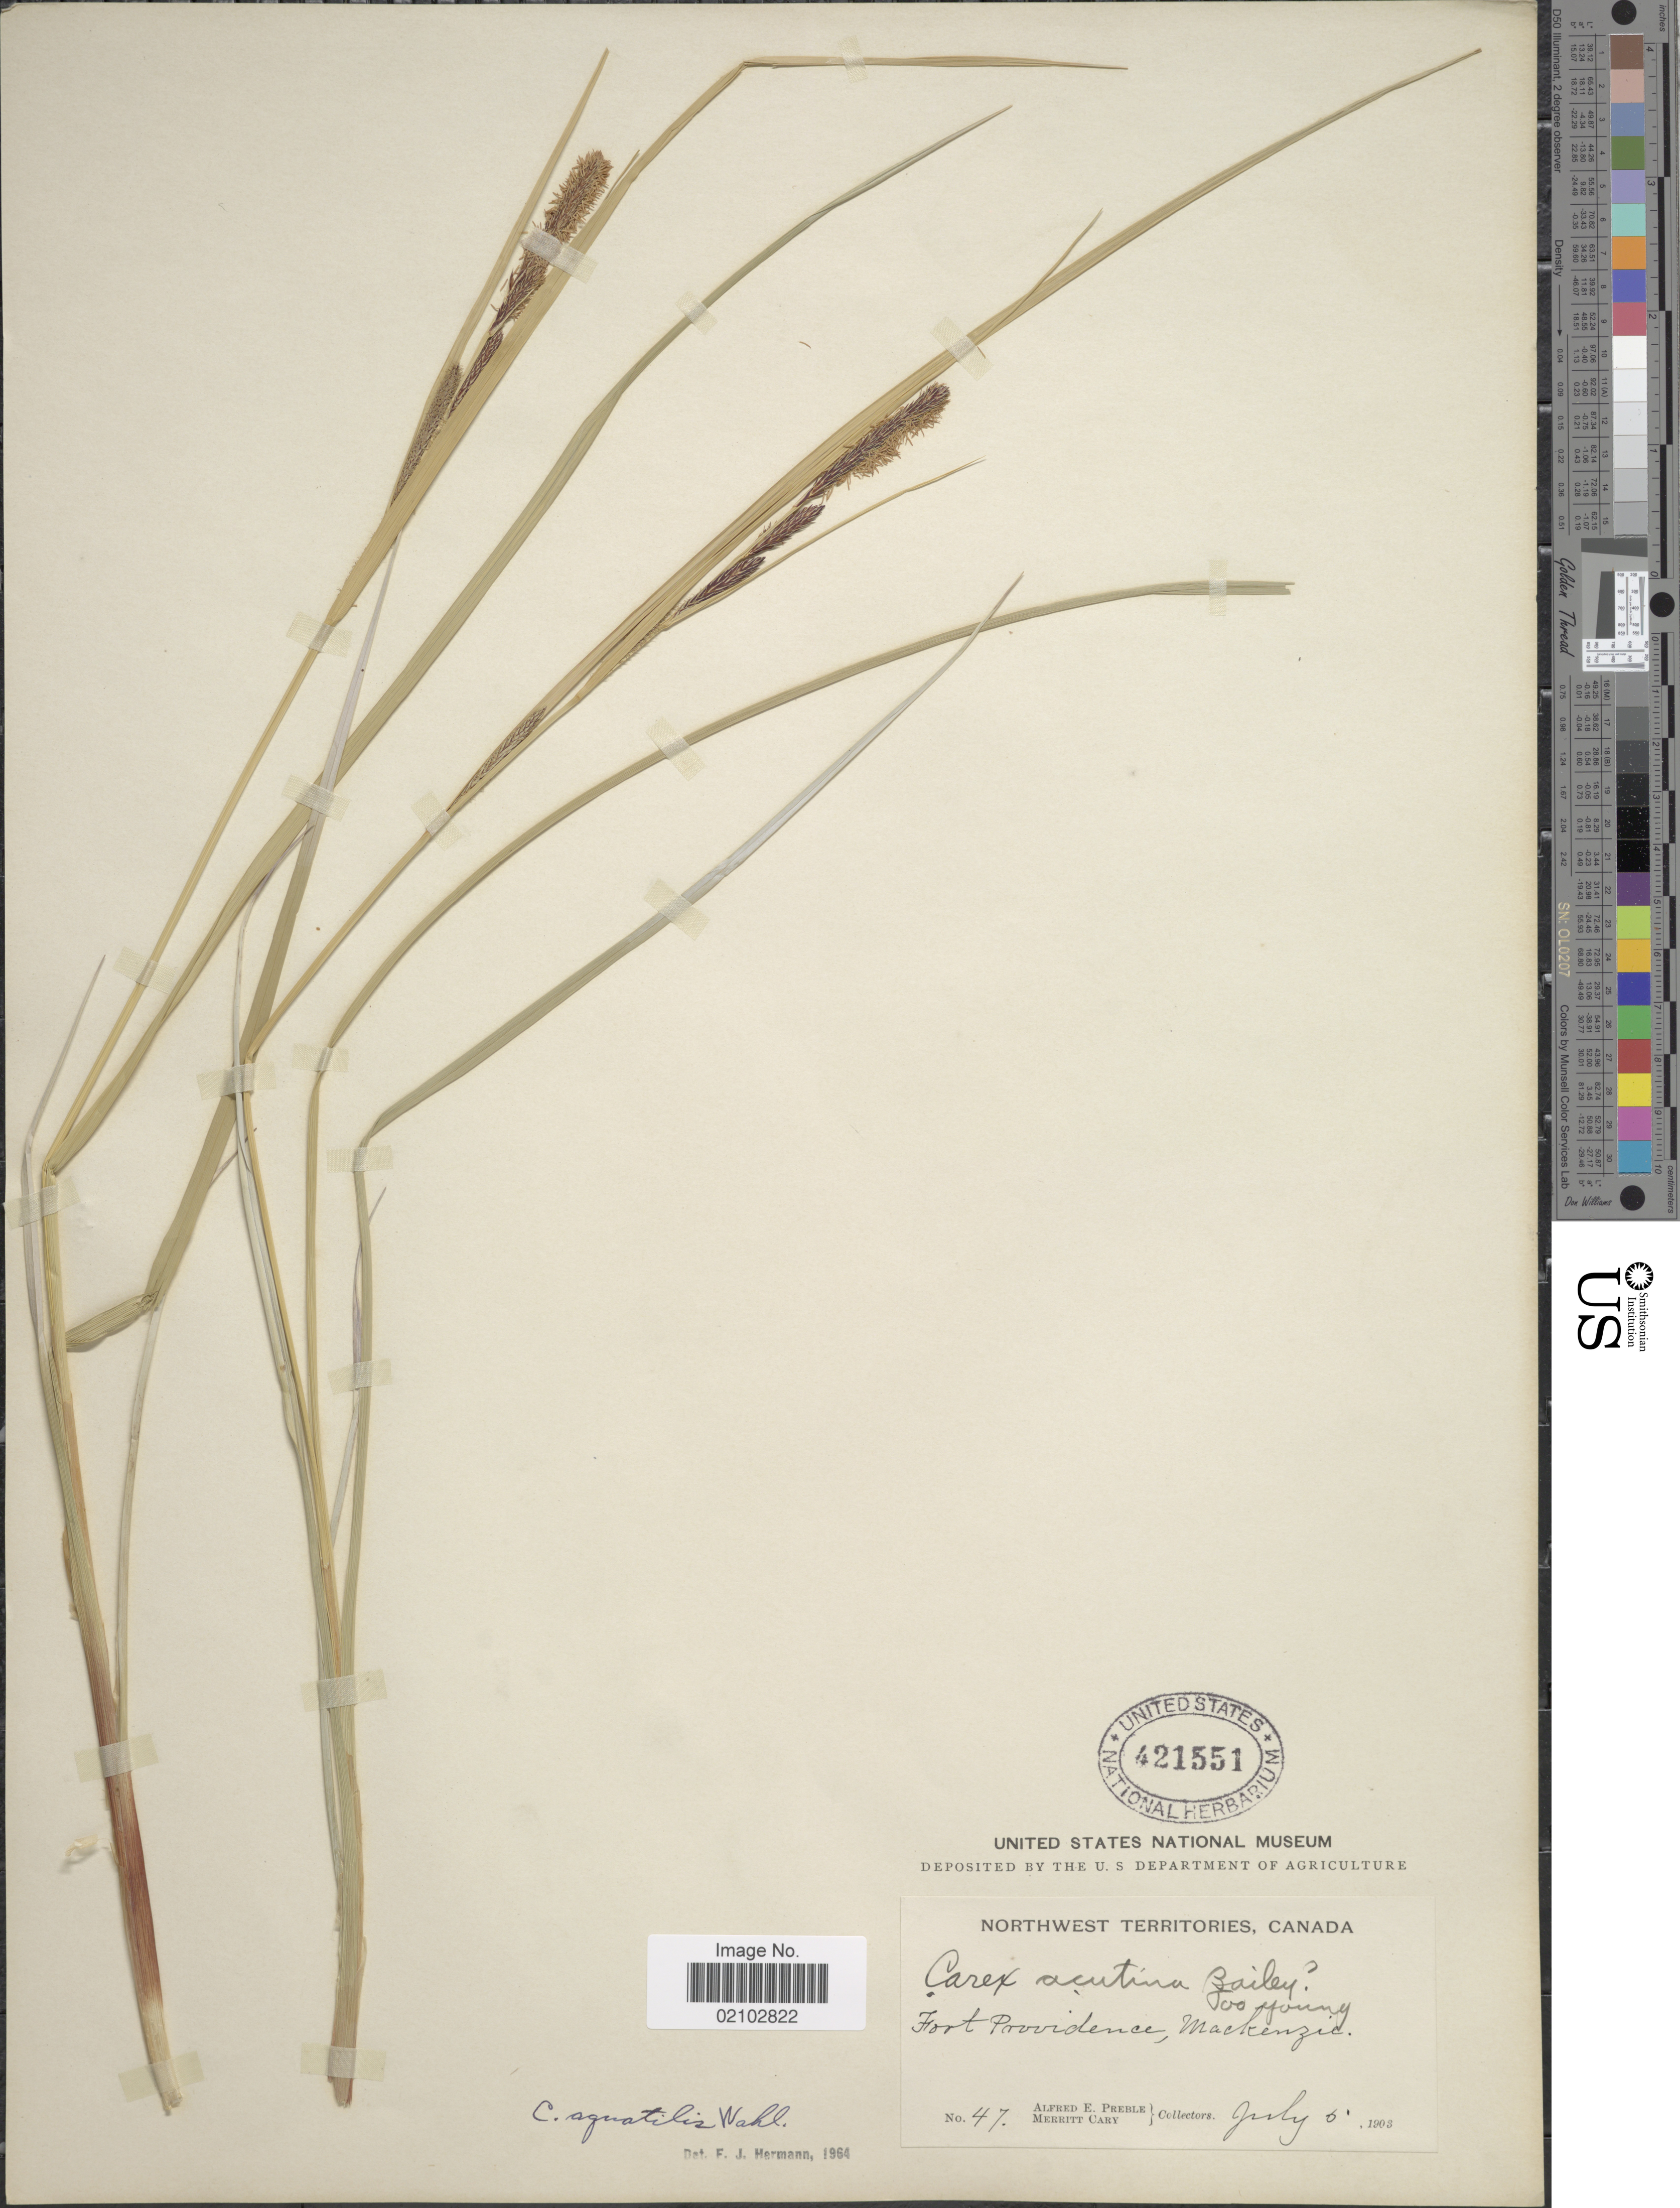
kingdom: Plantae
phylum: Tracheophyta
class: Liliopsida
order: Poales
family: Cyperaceae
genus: Carex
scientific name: Carex aquatilis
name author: Wahlenb.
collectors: A. Preble & M. Cary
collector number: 47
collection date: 1903-07-06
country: Canada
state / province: Northwest Territories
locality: Fort Providence, Mackenzie.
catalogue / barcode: US 421551